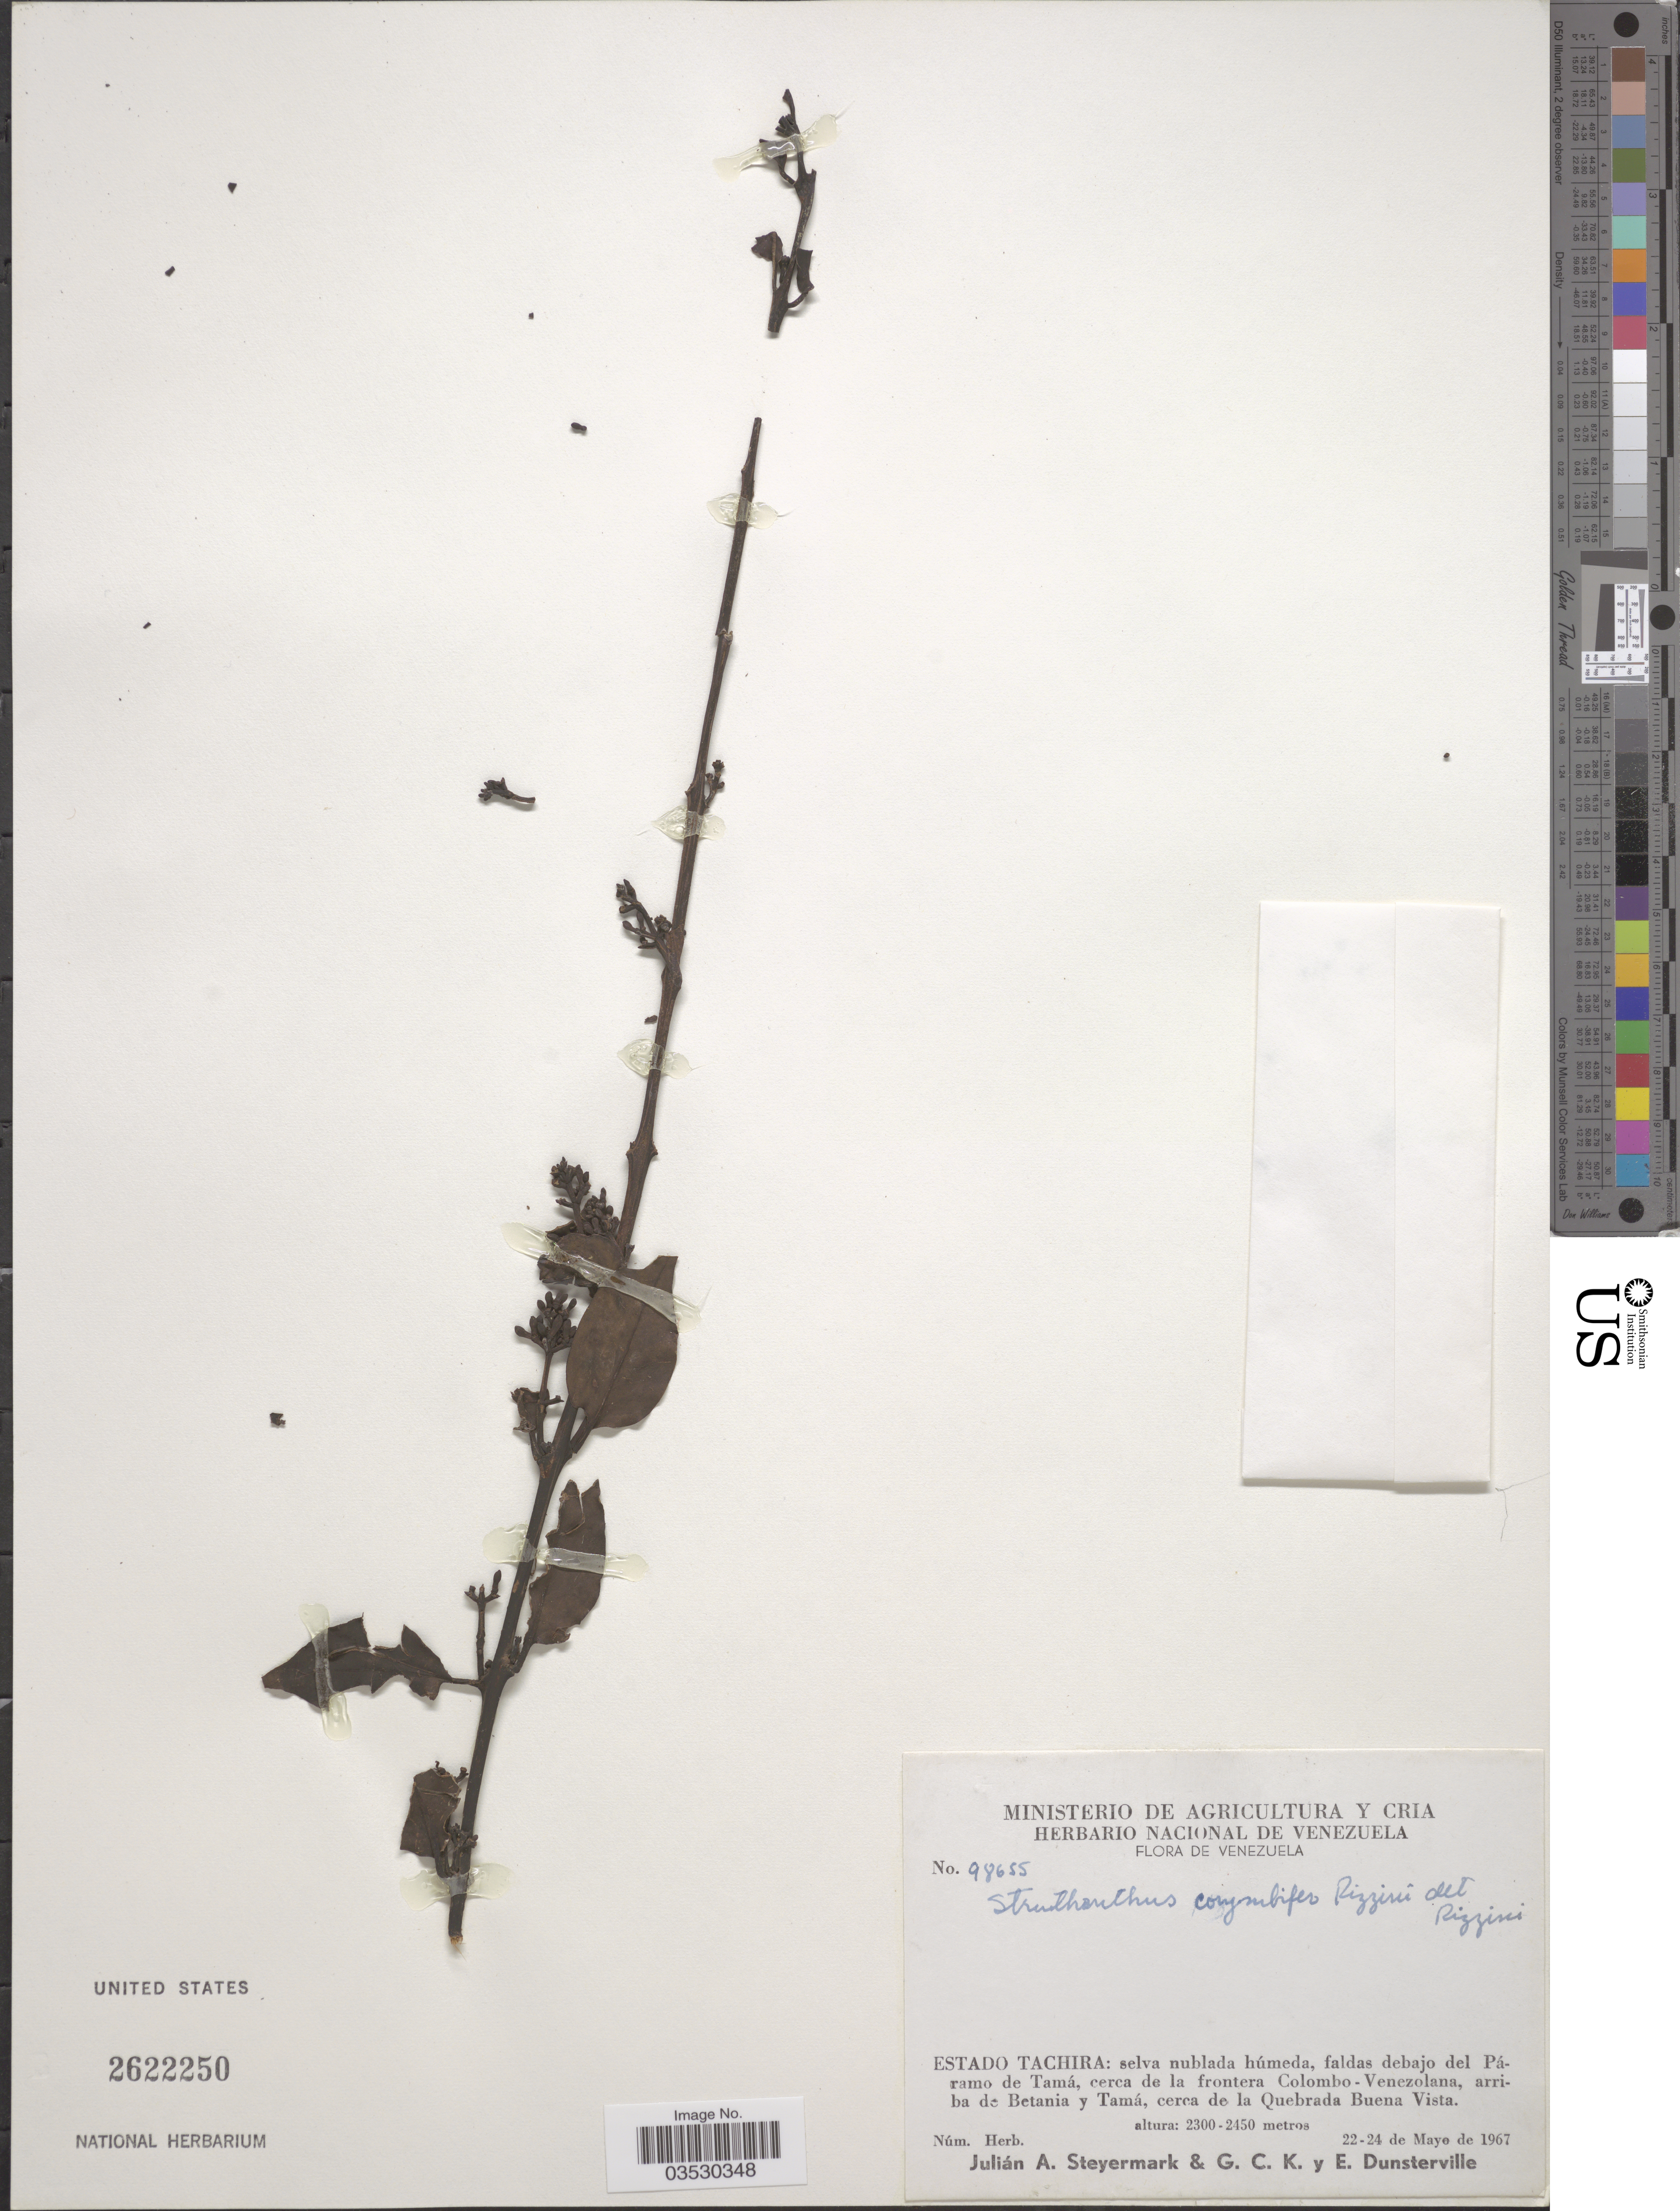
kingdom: Plantae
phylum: Tracheophyta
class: Magnoliopsida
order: Santalales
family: Loranthaceae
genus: Struthanthus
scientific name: Struthanthus corymbifer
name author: Rizzini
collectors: J. Steyermark, G. C. K. Dunsterville & E. Dunsterville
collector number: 98655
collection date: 1967-05-22/1967-05-24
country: Venezuela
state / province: Tachira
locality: Estado Tachira: selva nublada húmeda, faldas debajo del Páramo de Tamá, cerca de la frontera Colombo-Venezolana, arriba de Betania y Tamá, cerca de la Quebrada Buena Vista.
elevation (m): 2300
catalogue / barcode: US 2622250